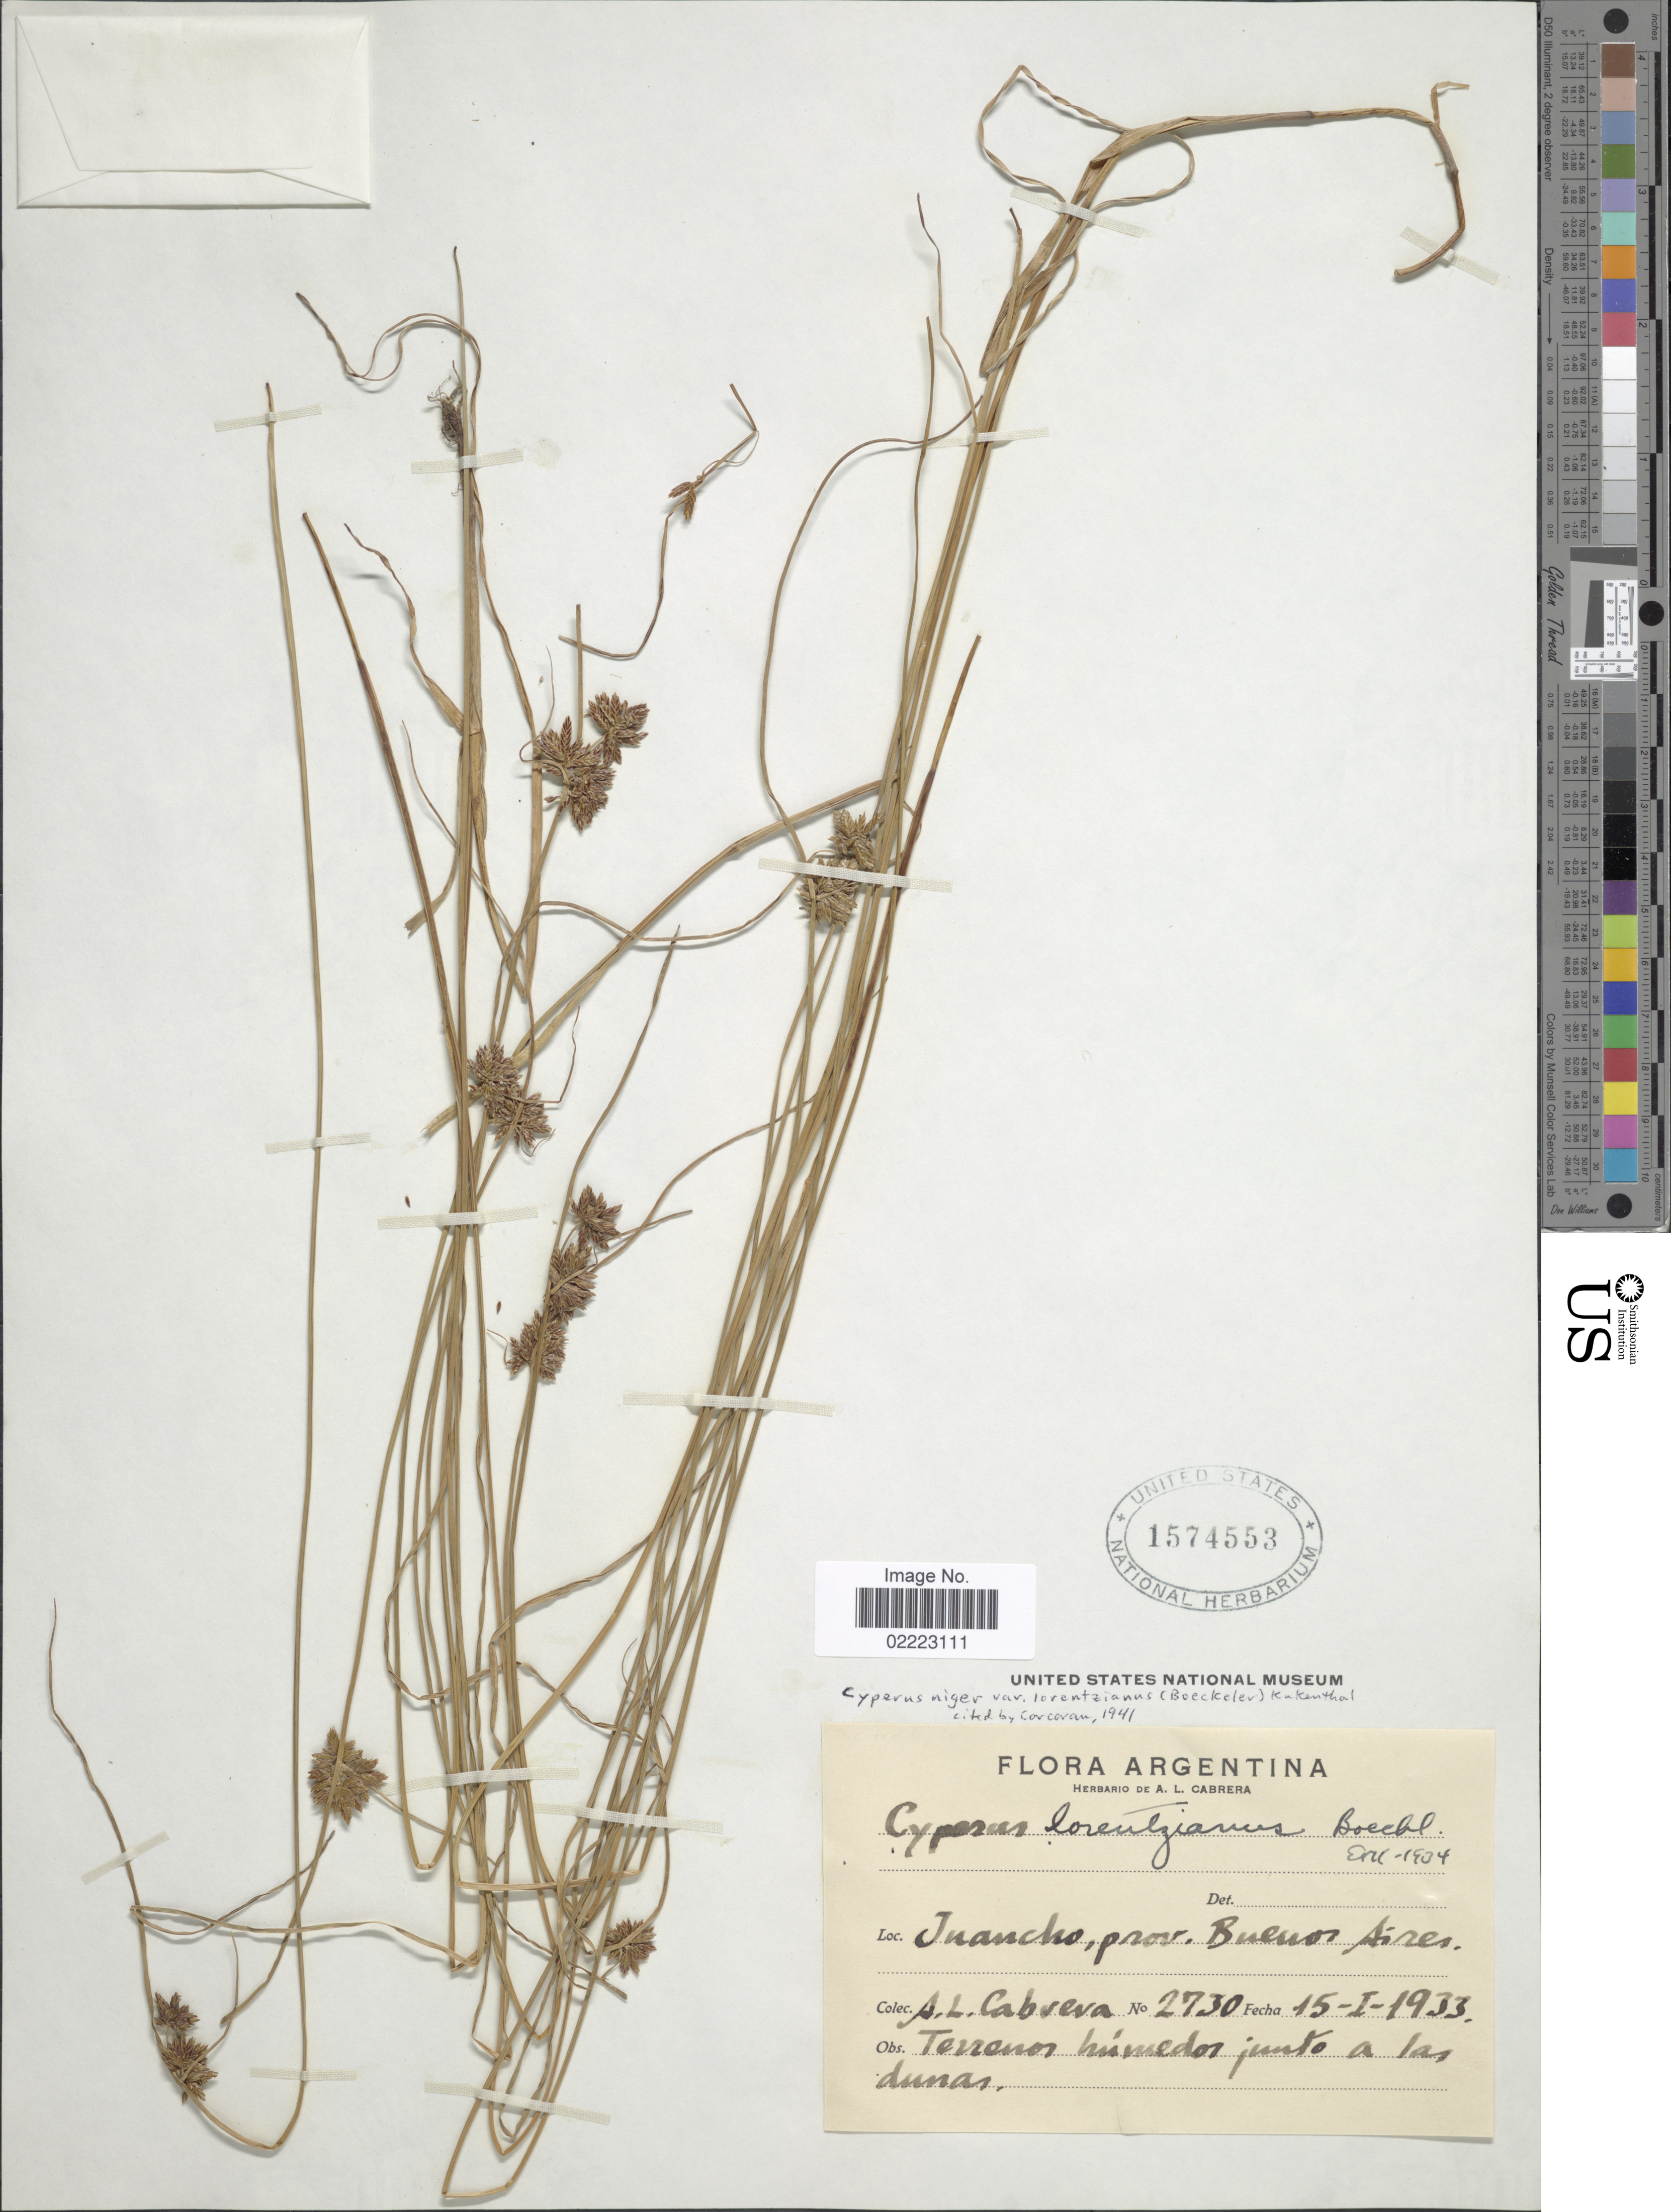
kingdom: Plantae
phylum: Tracheophyta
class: Liliopsida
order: Poales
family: Cyperaceae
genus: Cyperus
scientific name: Cyperus niger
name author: Ruiz & Pav.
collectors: A. L. Cabrera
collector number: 2730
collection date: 1933-01-15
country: Argentina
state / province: Buenos Aires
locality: Juancho, Terrenos húmedos junto a las dunas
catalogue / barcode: US 1574553